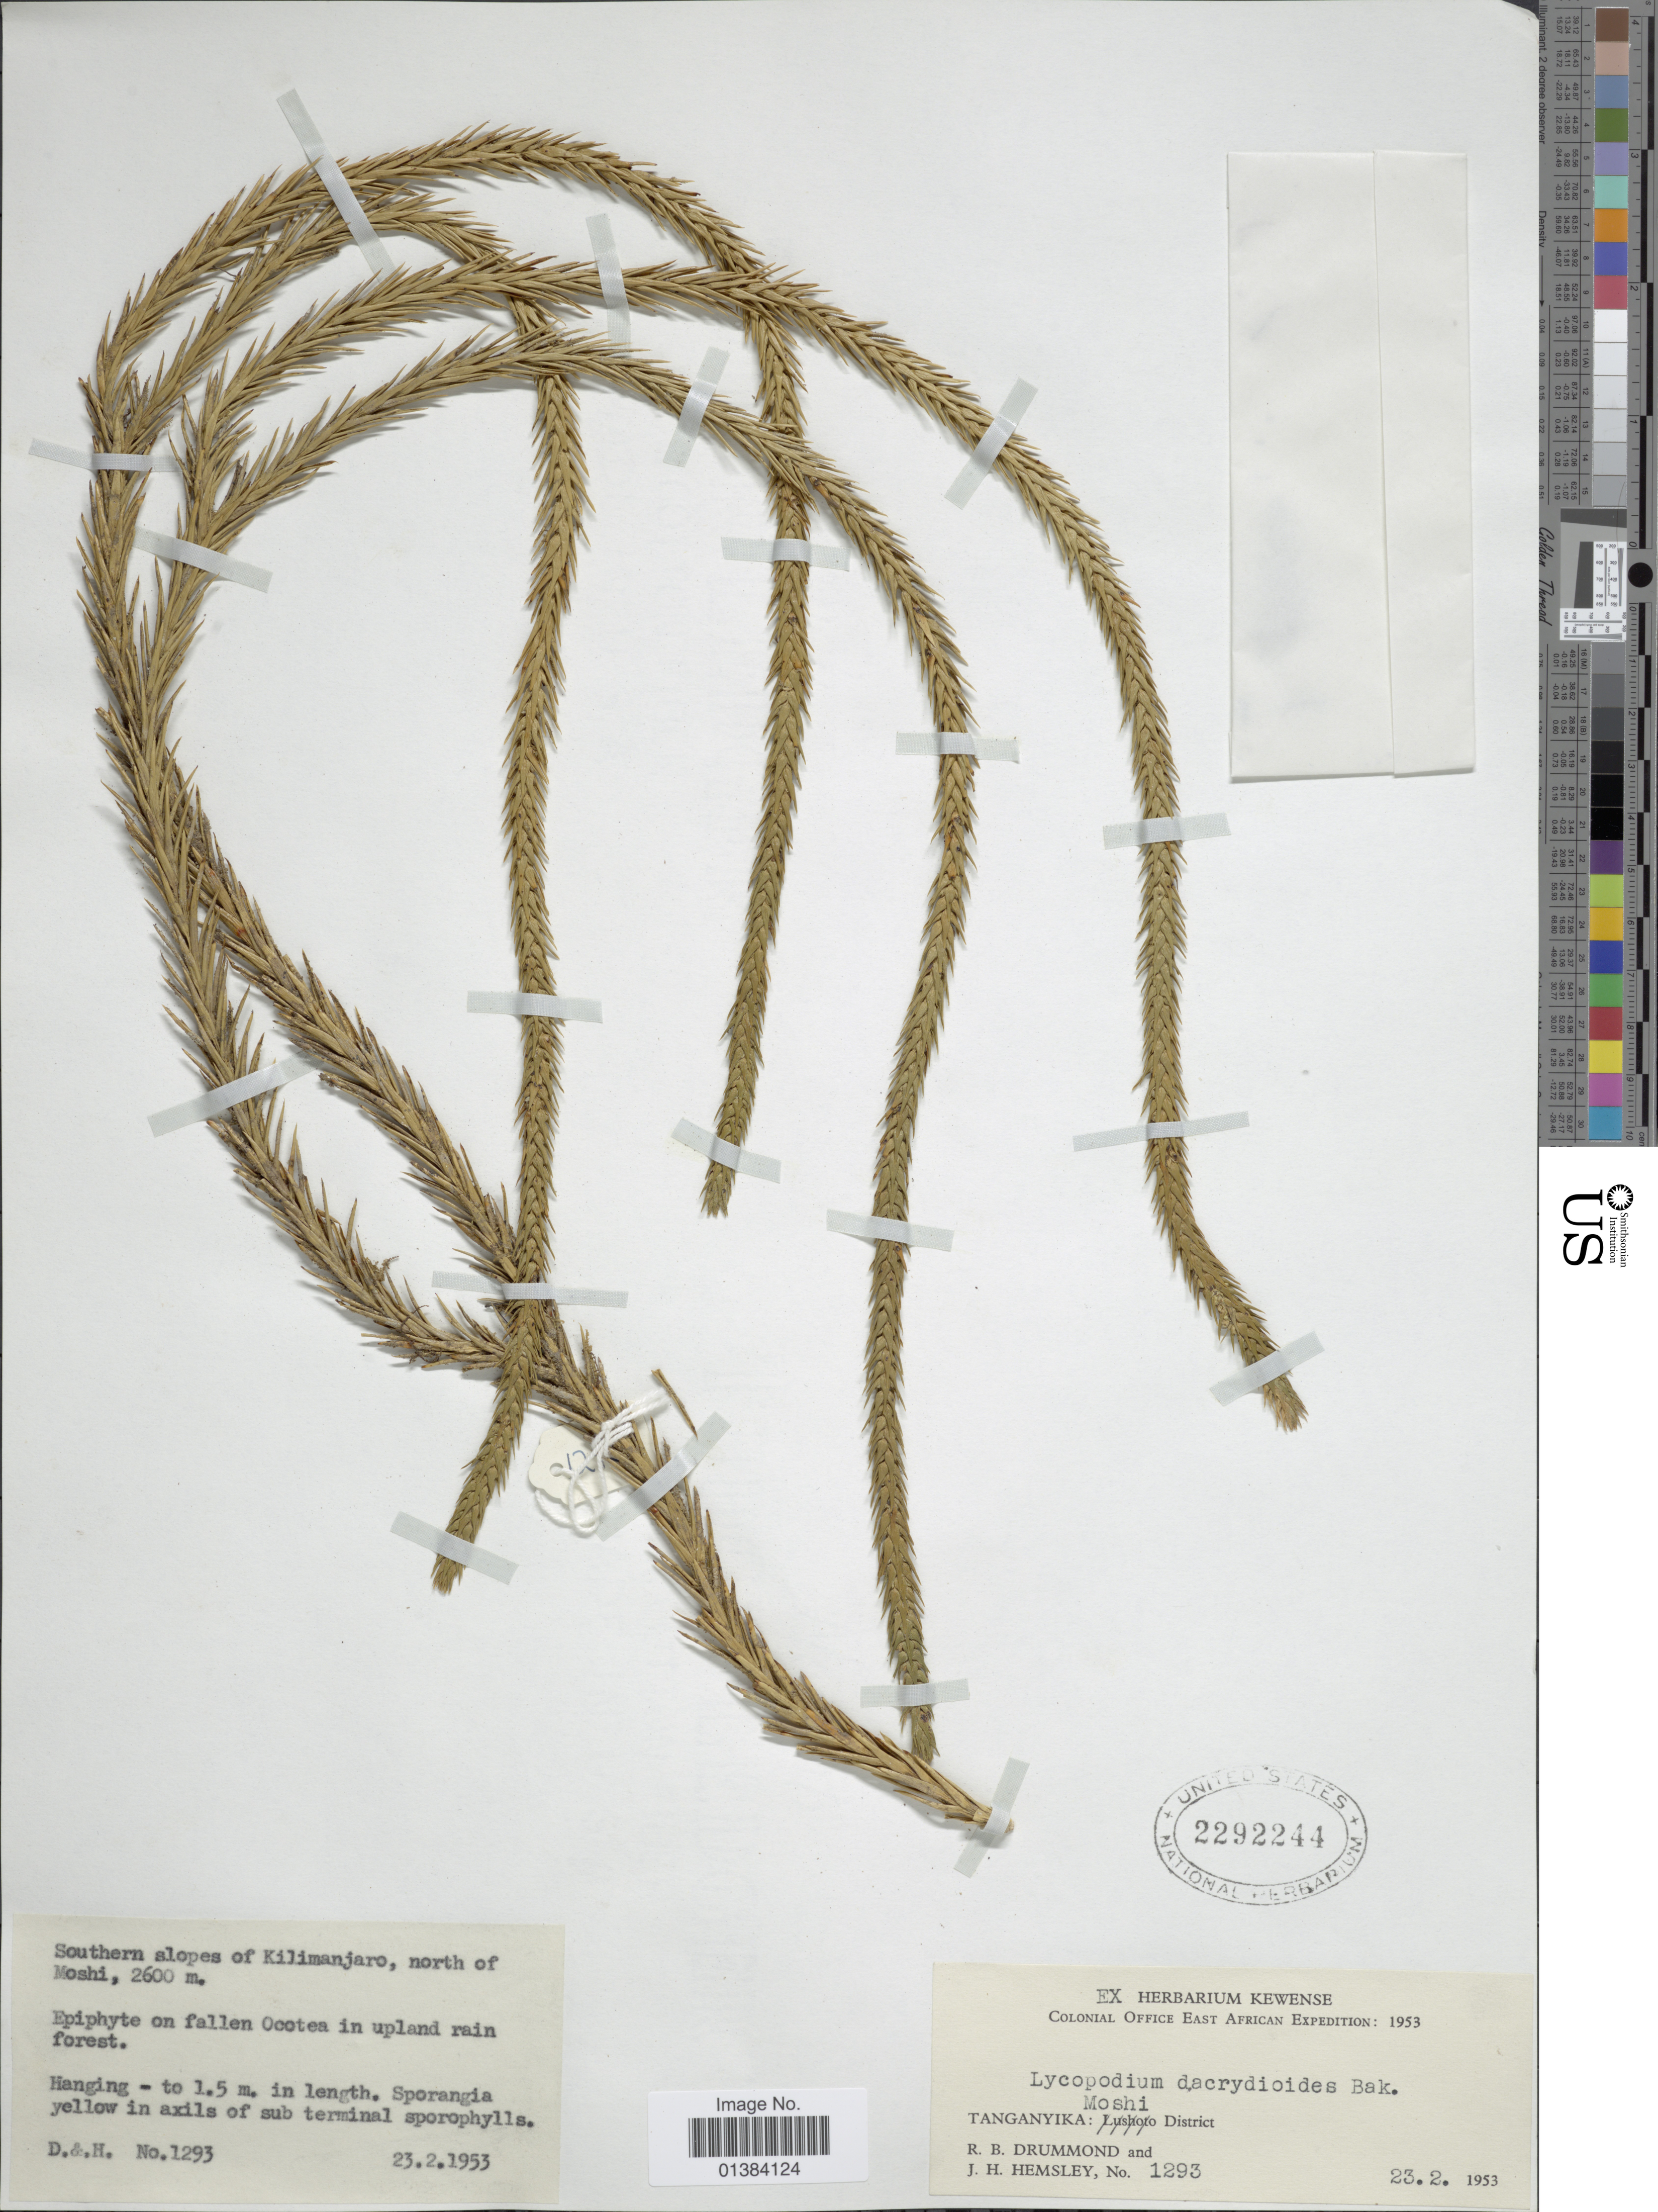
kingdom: Plantae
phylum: Tracheophyta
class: Lycopodiopsida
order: Lycopodiales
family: Lycopodiaceae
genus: Phlegmariurus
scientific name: Phlegmariurus dacrydioides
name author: (Baker) A. R. Field & Bostock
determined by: Field, A. R.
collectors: R. Drummond & J. H. Hemsley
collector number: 1293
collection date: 1953-02-23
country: Tanzania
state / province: Kilimanjaro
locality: Southern slopes of Kilimanjaro, north of Moshi. Tanganyika: Moshi District.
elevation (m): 2600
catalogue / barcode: US 2292244